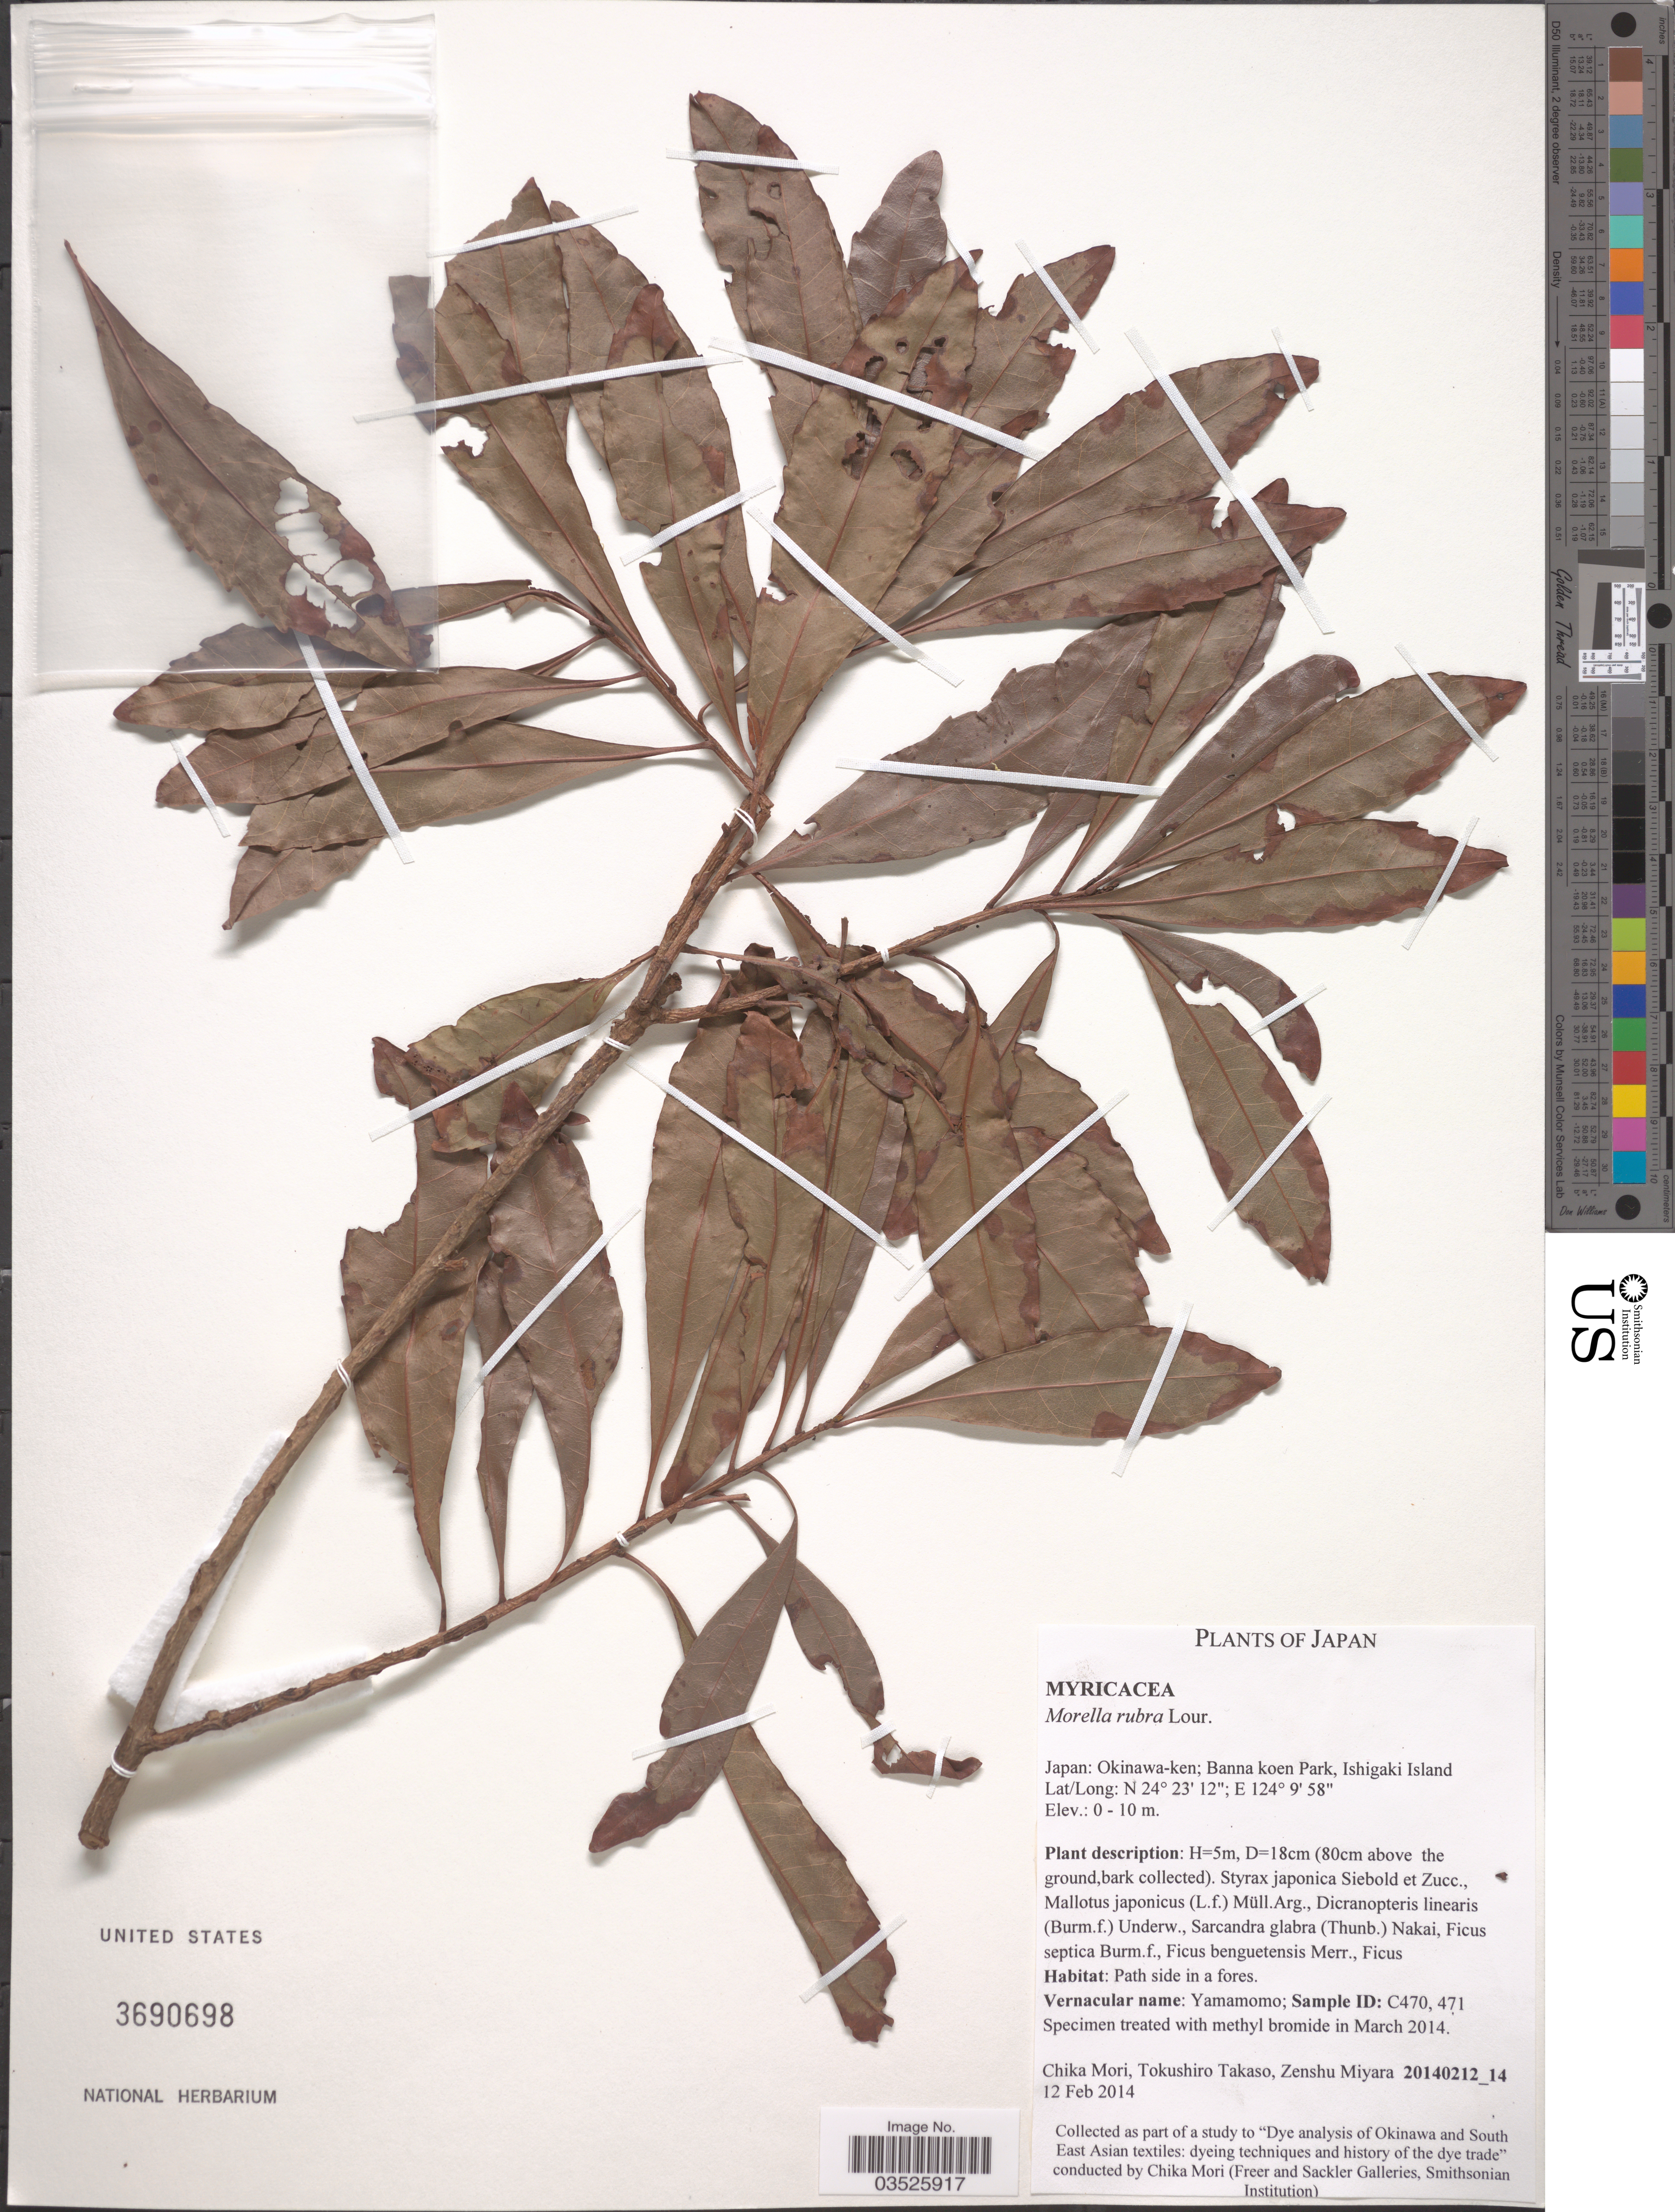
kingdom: Plantae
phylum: Tracheophyta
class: Magnoliopsida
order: Fagales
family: Myricaceae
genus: Morella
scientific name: Morella rubra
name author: Lour.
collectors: C. Mori, T. Takaso & Z. Miyara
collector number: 20140212_14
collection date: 2014-02-12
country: Japan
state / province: Okinawa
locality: Okinawa-ken; Banna koen Park, Ishigaki Island.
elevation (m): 0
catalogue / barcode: US 3690698